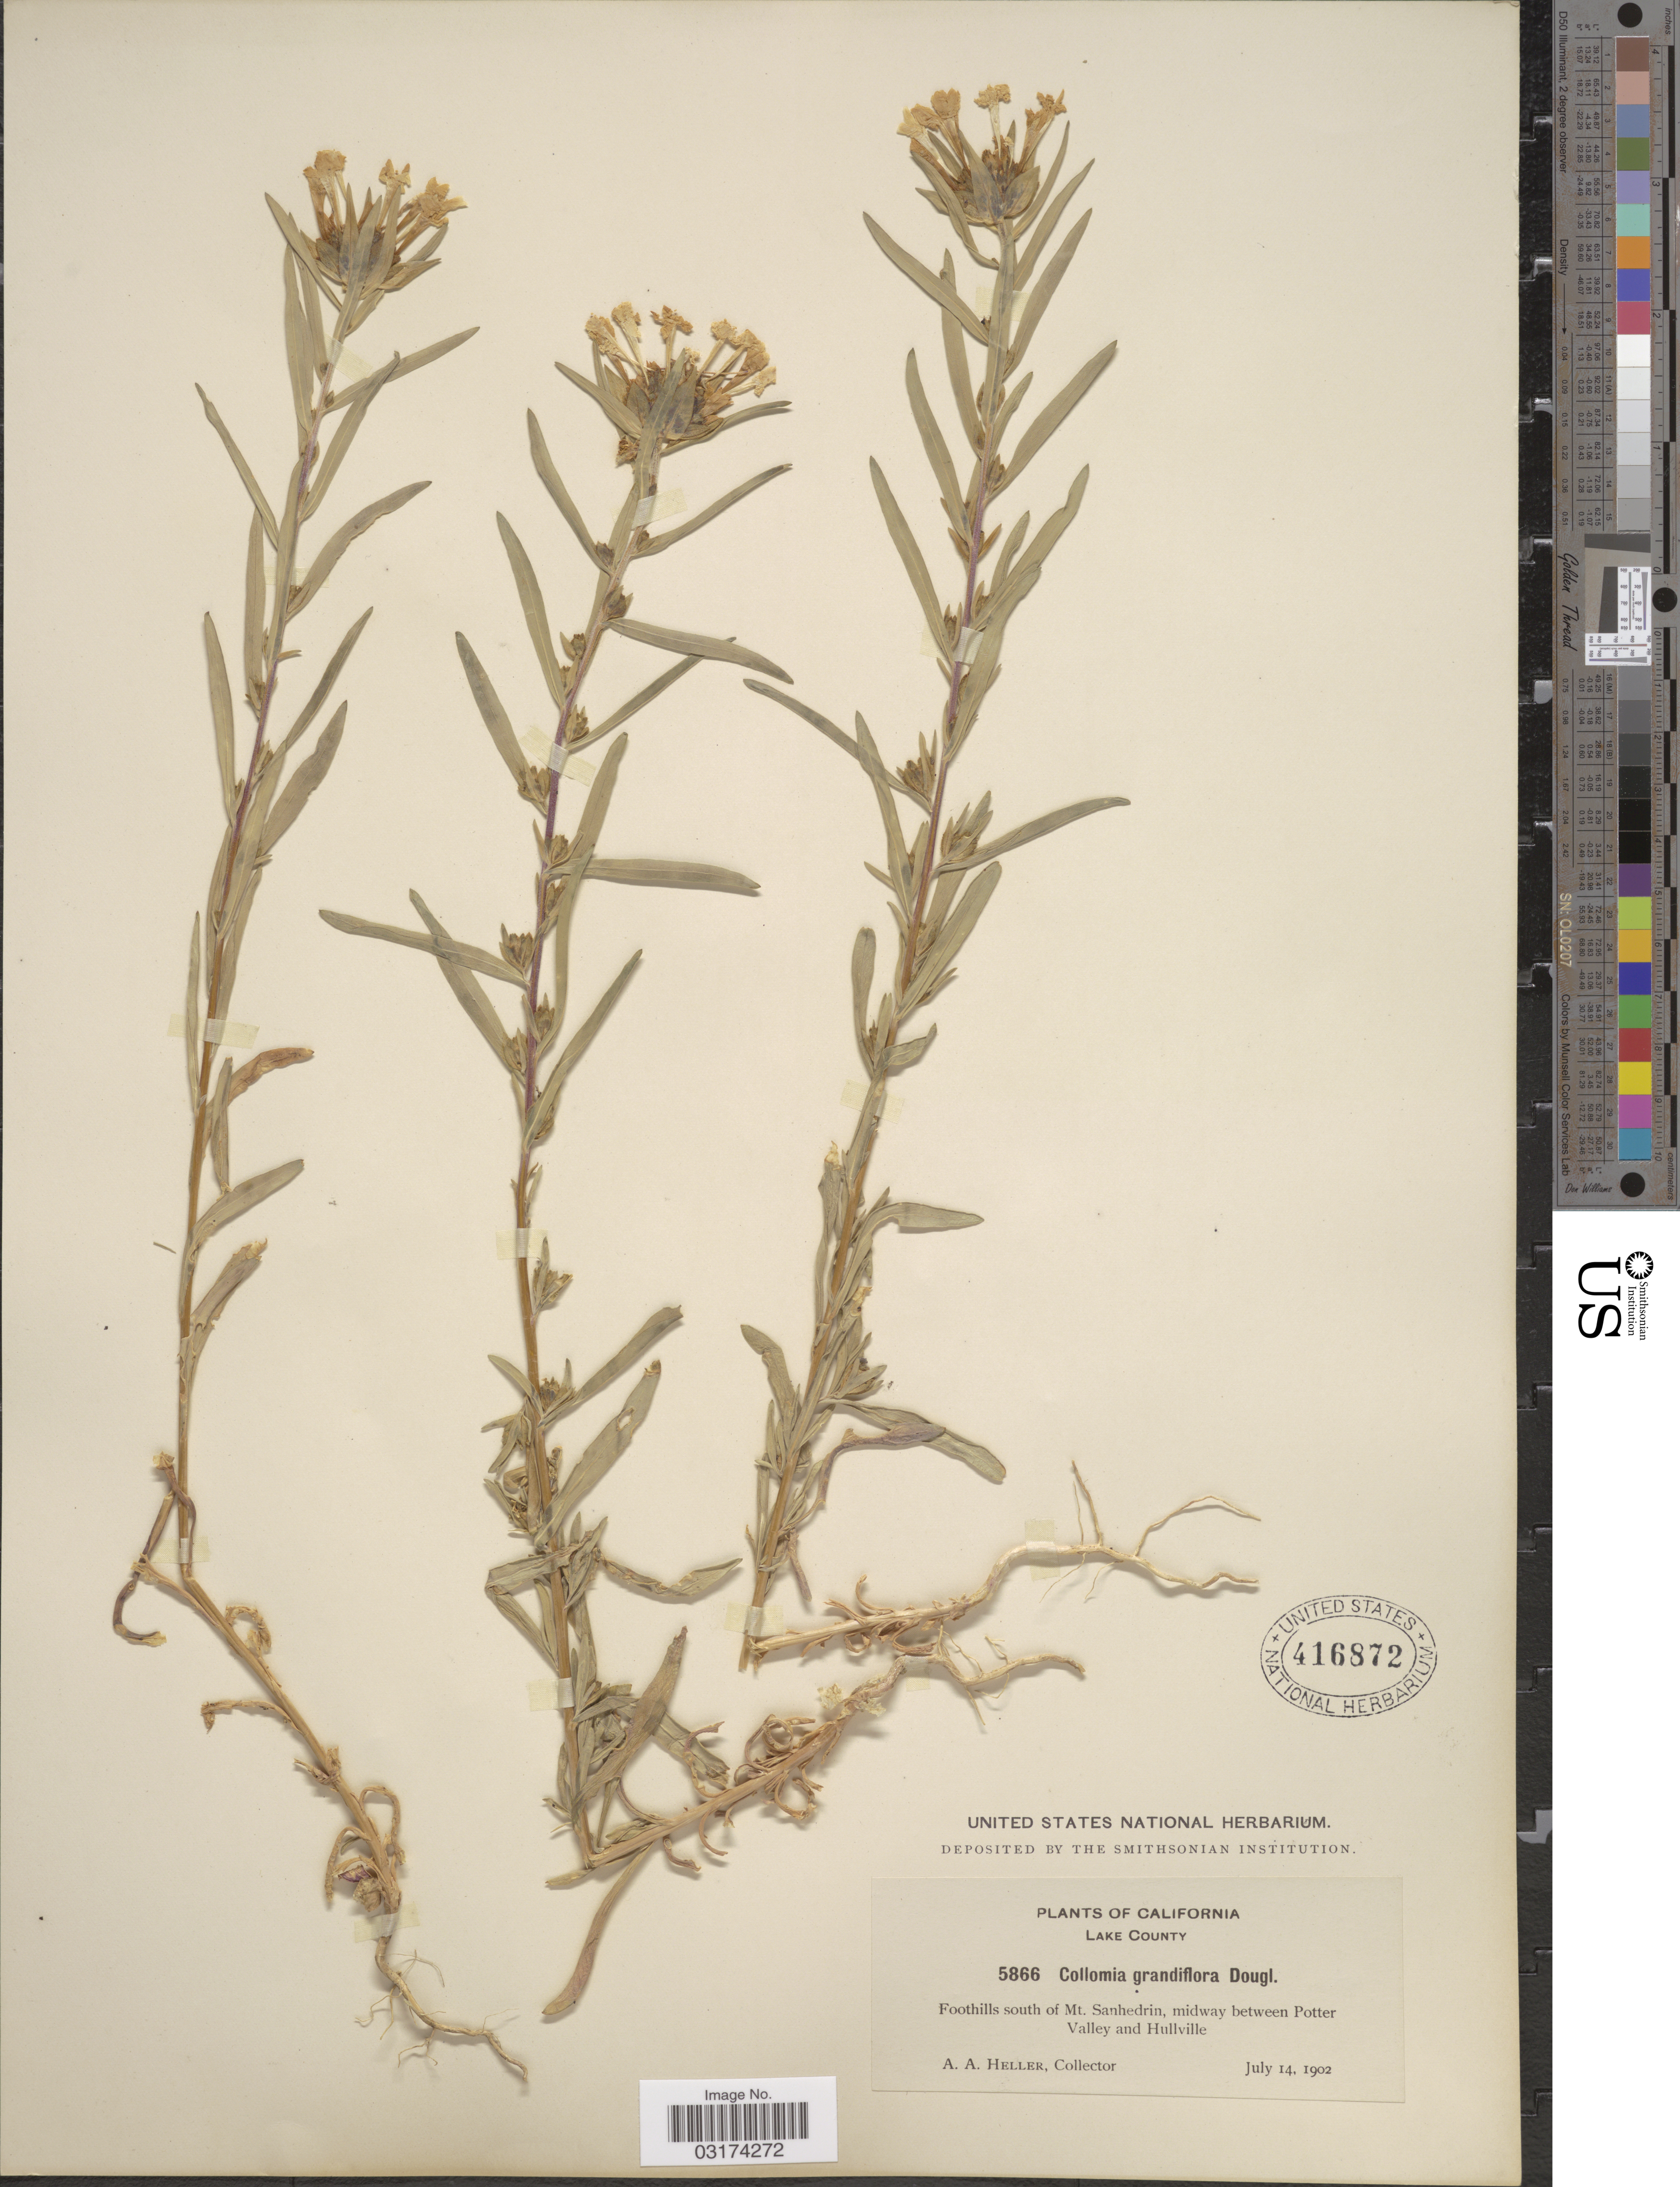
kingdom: Plantae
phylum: Tracheophyta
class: Magnoliopsida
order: Ericales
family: Polemoniaceae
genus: Collomia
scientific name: Collomia grandiflora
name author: Douglas ex Lindl.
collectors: A. A. Heller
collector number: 5866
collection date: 1902-07-14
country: United States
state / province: California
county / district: Lake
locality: Lake County. Foothills south of Mt. Sanhedrin, midway between Potter Valley and Hullville.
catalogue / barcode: US 416872